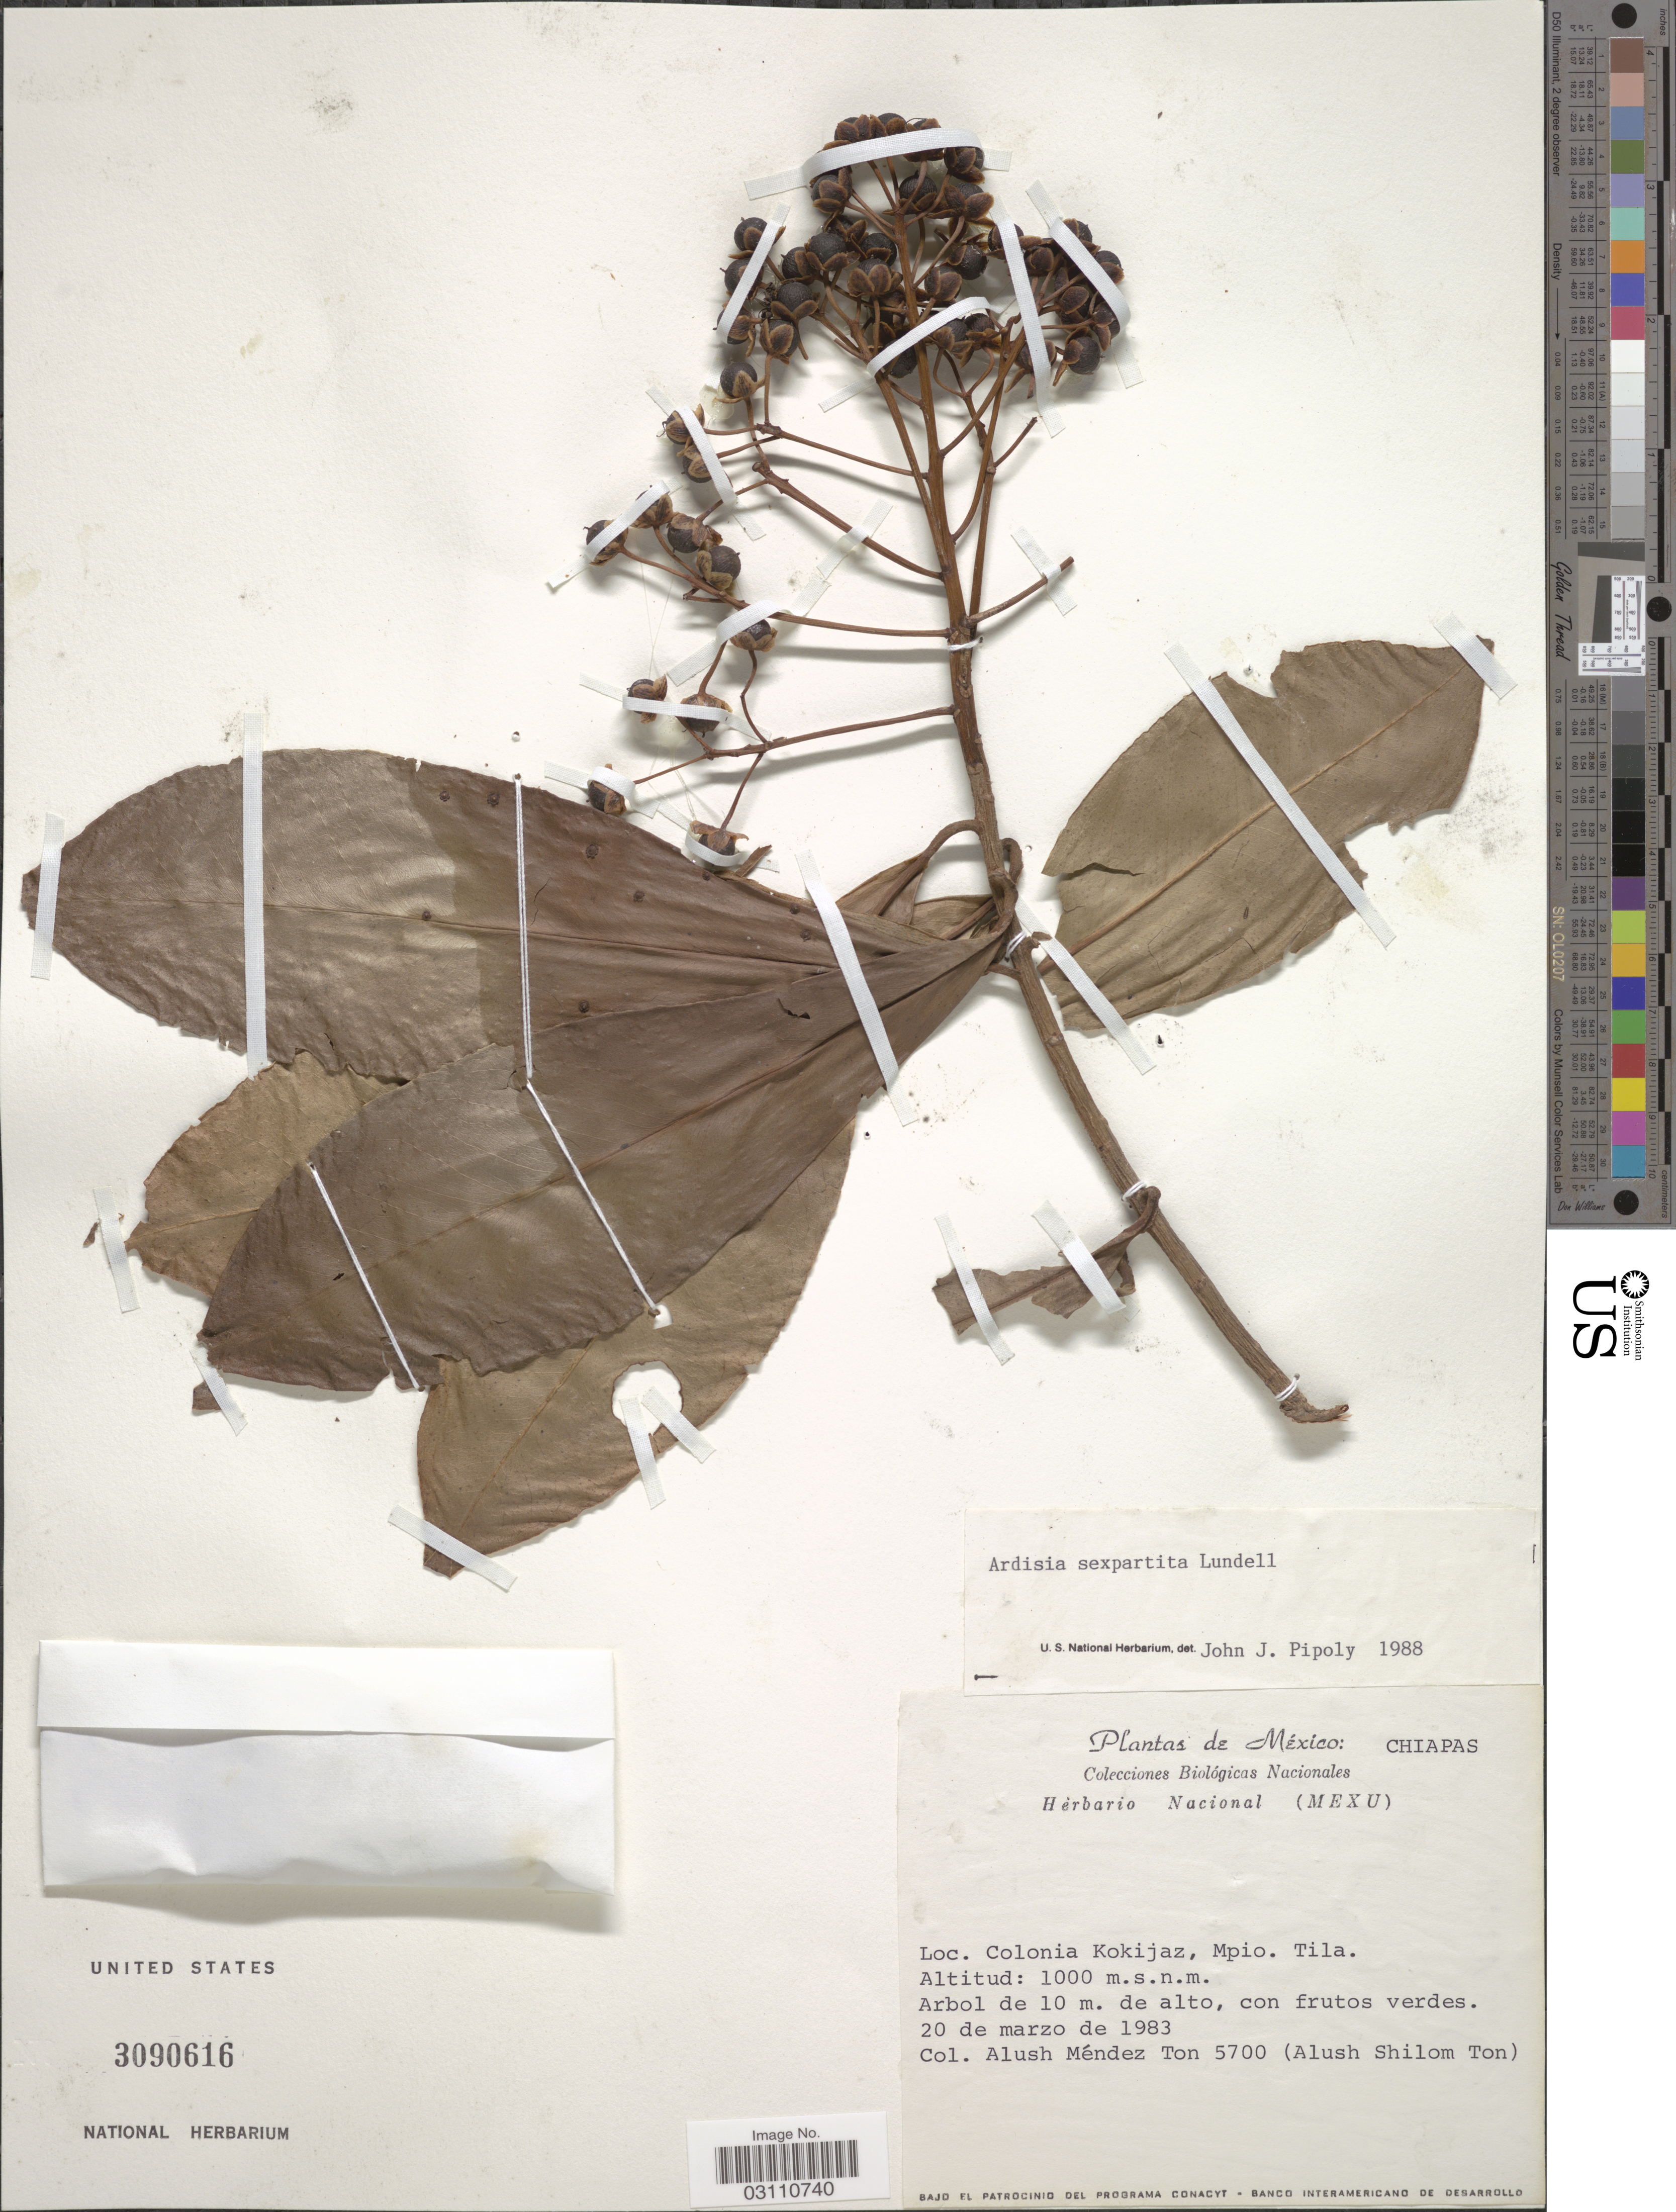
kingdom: Plantae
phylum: Tracheophyta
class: Magnoliopsida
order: Ericales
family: Primulaceae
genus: Ardisia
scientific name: Ardisia sexpartita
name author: Lundell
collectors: A. M. Ton & A. S. Ton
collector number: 5700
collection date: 1983-03-20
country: Mexico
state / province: Chiapas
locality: Colonia Kokijaz. Mpio. Tila.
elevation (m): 1000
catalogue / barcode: US 3090616